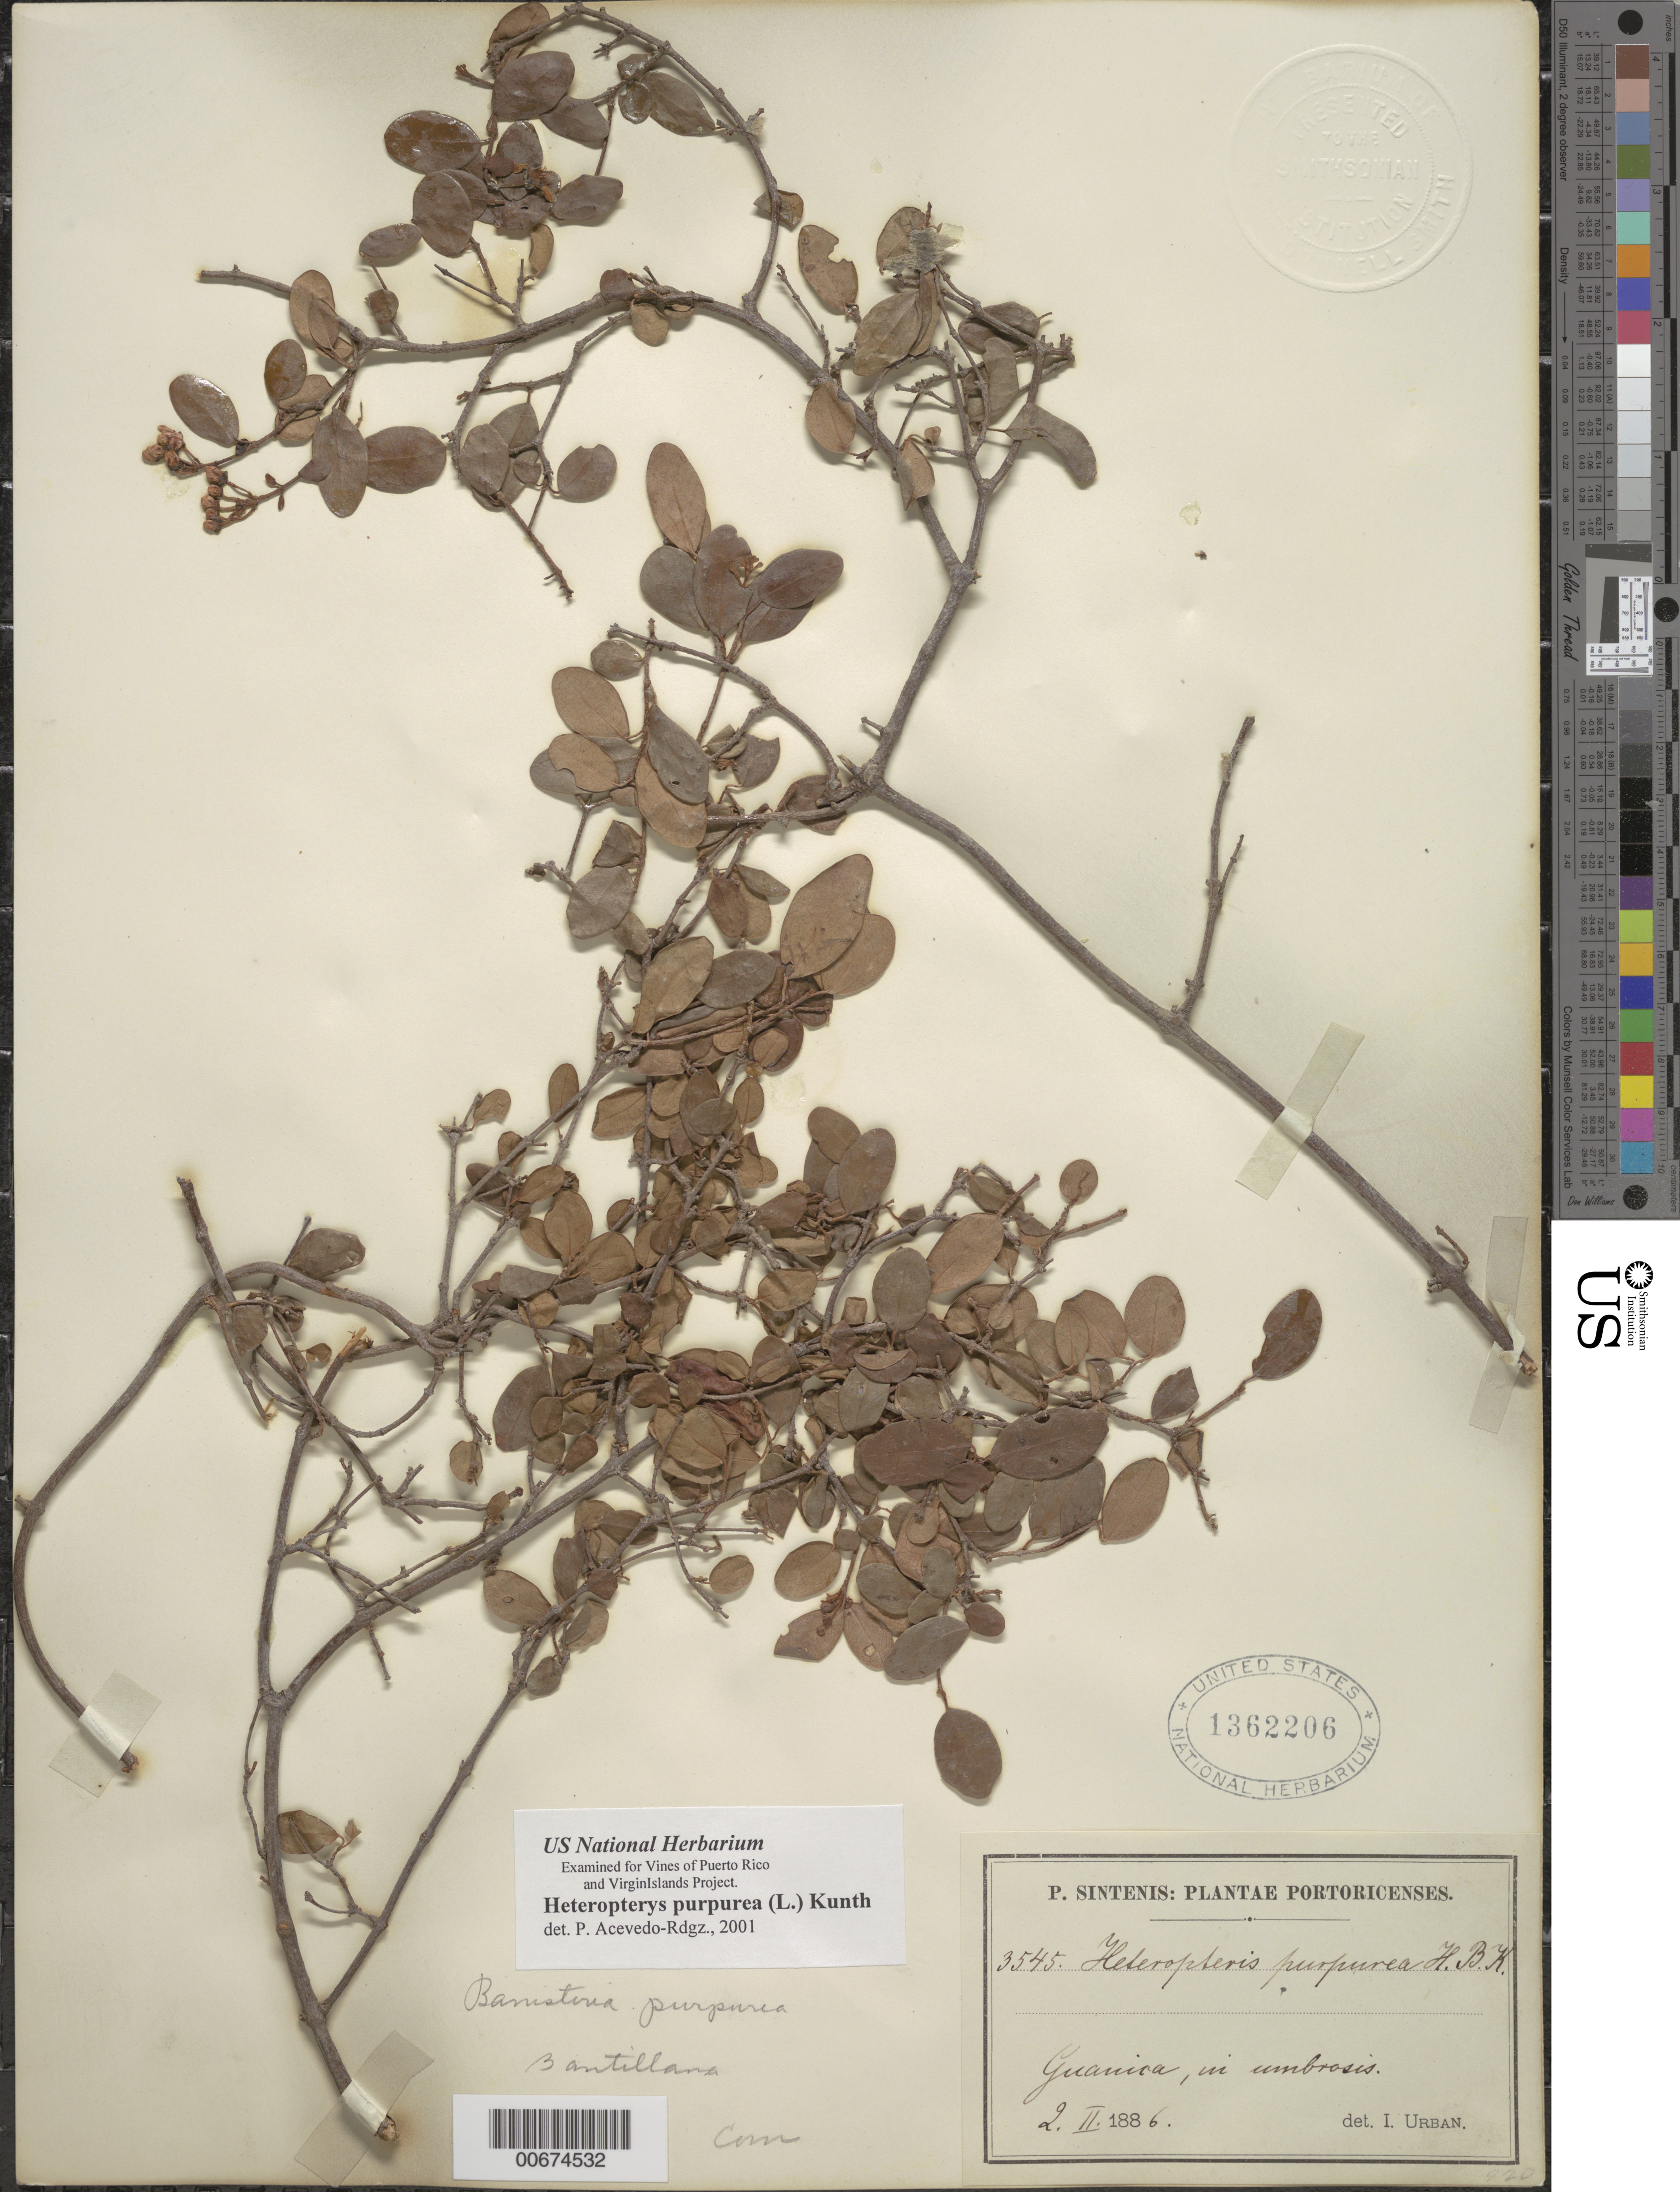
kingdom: Plantae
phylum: Tracheophyta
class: Magnoliopsida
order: Malpighiales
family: Malpighiaceae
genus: Heteropterys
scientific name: Heteropterys purpurea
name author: (L.) Kunth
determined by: Acevedo-Rodríguez, P., (BOT), Smithsonian Institution - National Museum of Natural History (UNITED STATES)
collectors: P. Sintenis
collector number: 3545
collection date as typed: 02 Feb 1886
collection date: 1886-02-02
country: Puerto Rico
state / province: Guánica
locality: Guánica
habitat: in umbrosis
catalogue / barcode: US 1362206